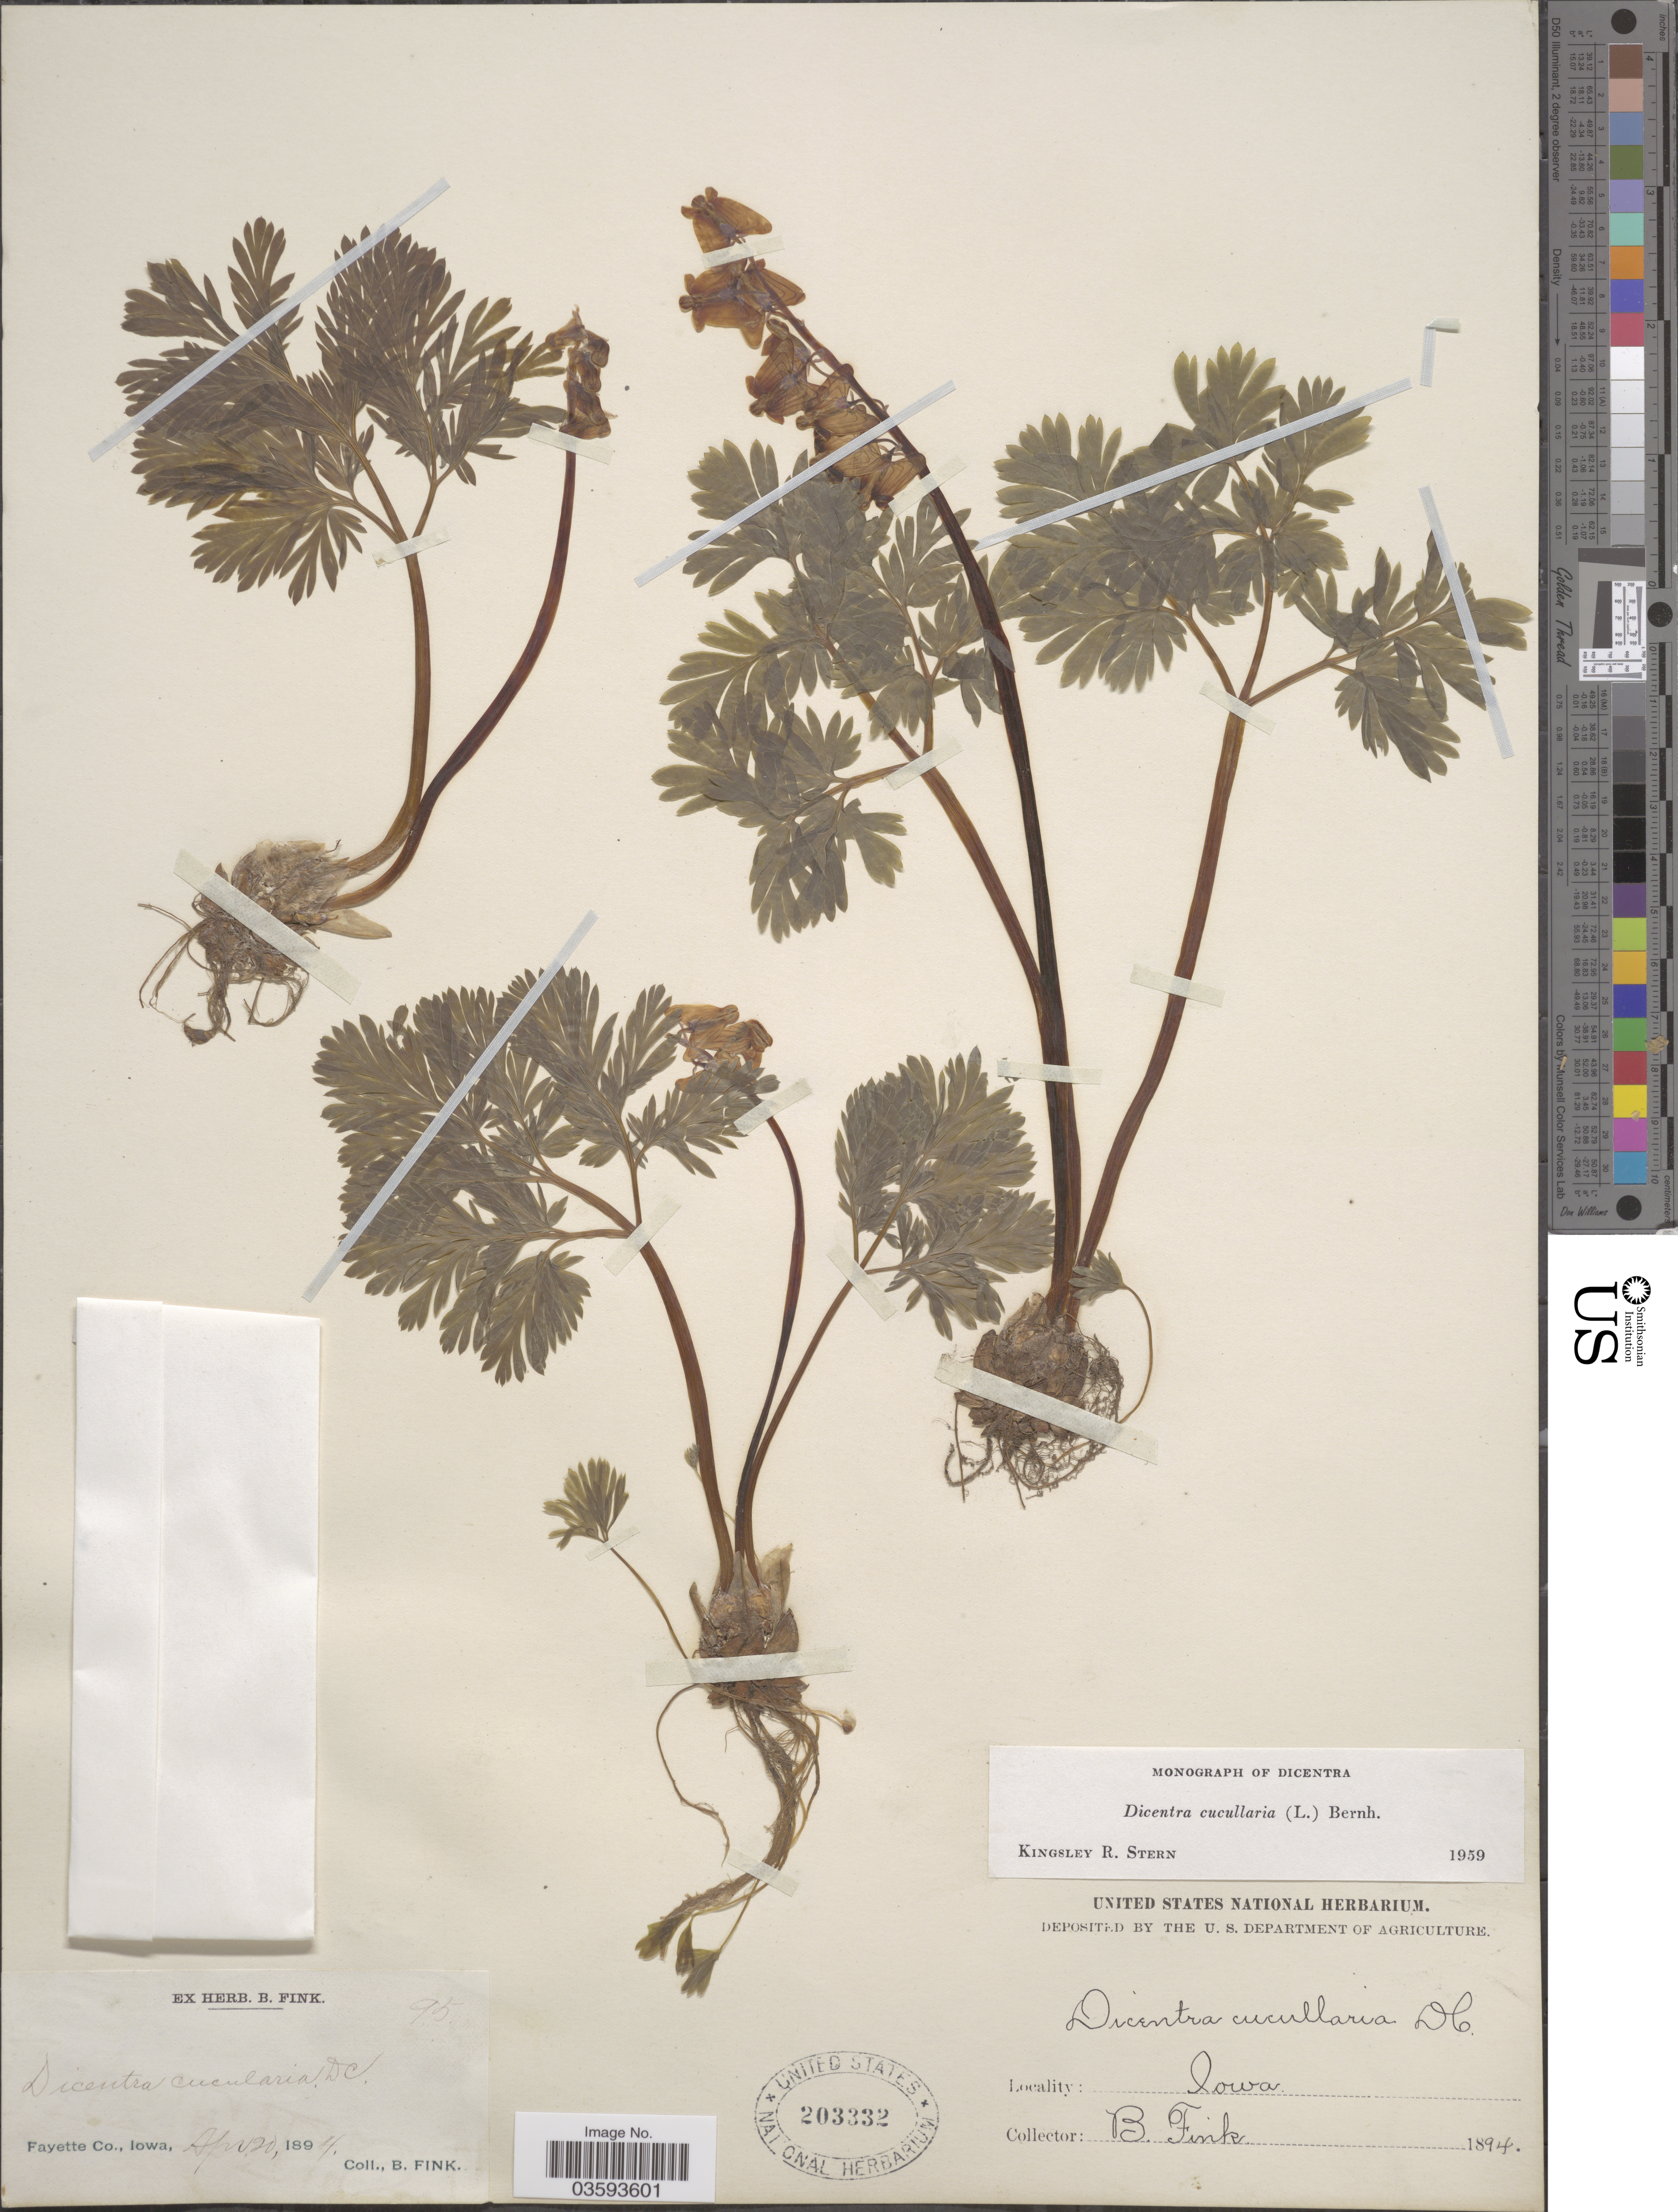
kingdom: Plantae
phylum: Tracheophyta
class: Magnoliopsida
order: Ranunculales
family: Papaveraceae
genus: Dicentra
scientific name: Dicentra cucullaria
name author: (L.) Bernh.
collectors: B. Fink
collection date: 1894-04-20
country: United States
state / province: Iowa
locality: Fayette Co.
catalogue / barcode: US 203332